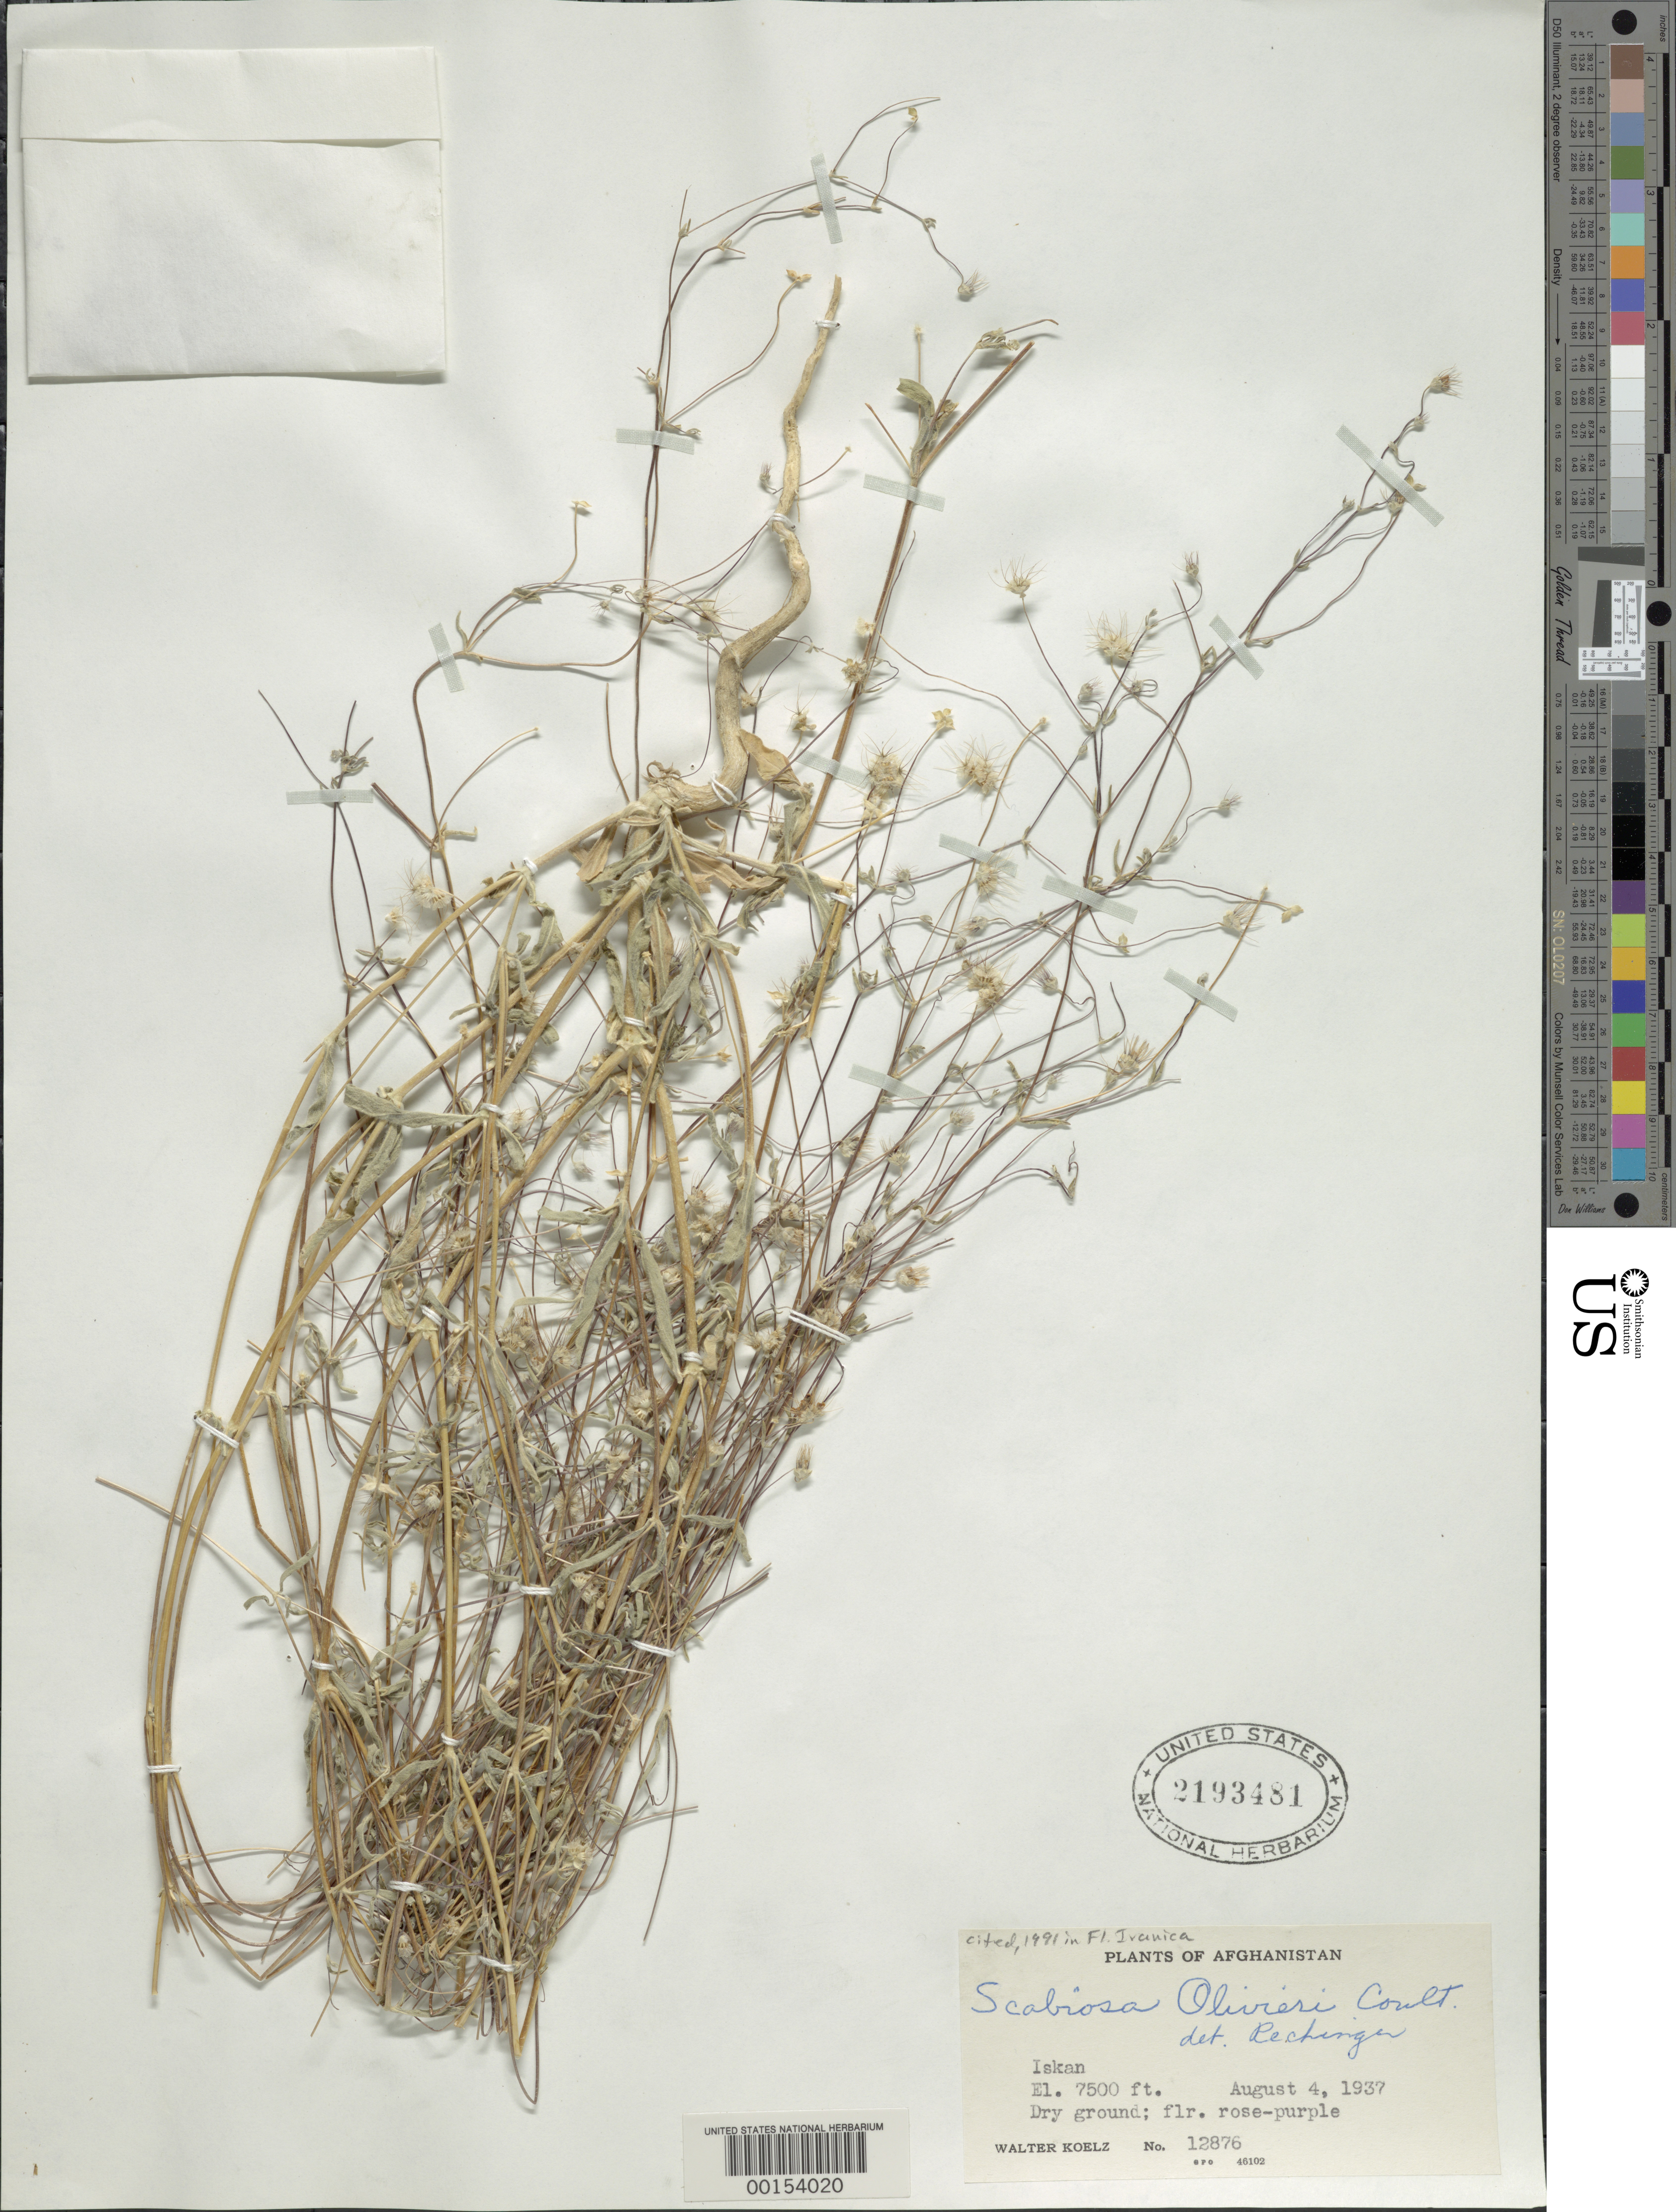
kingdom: Plantae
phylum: Tracheophyta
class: Magnoliopsida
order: Dipsacales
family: Caprifoliaceae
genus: Scabiosa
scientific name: Scabiosa olivieri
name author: Coult.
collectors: E. Nasir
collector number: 12876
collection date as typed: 04 Aug 1937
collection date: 1937-08-04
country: Afghanistan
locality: Iskan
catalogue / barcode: US 2193481